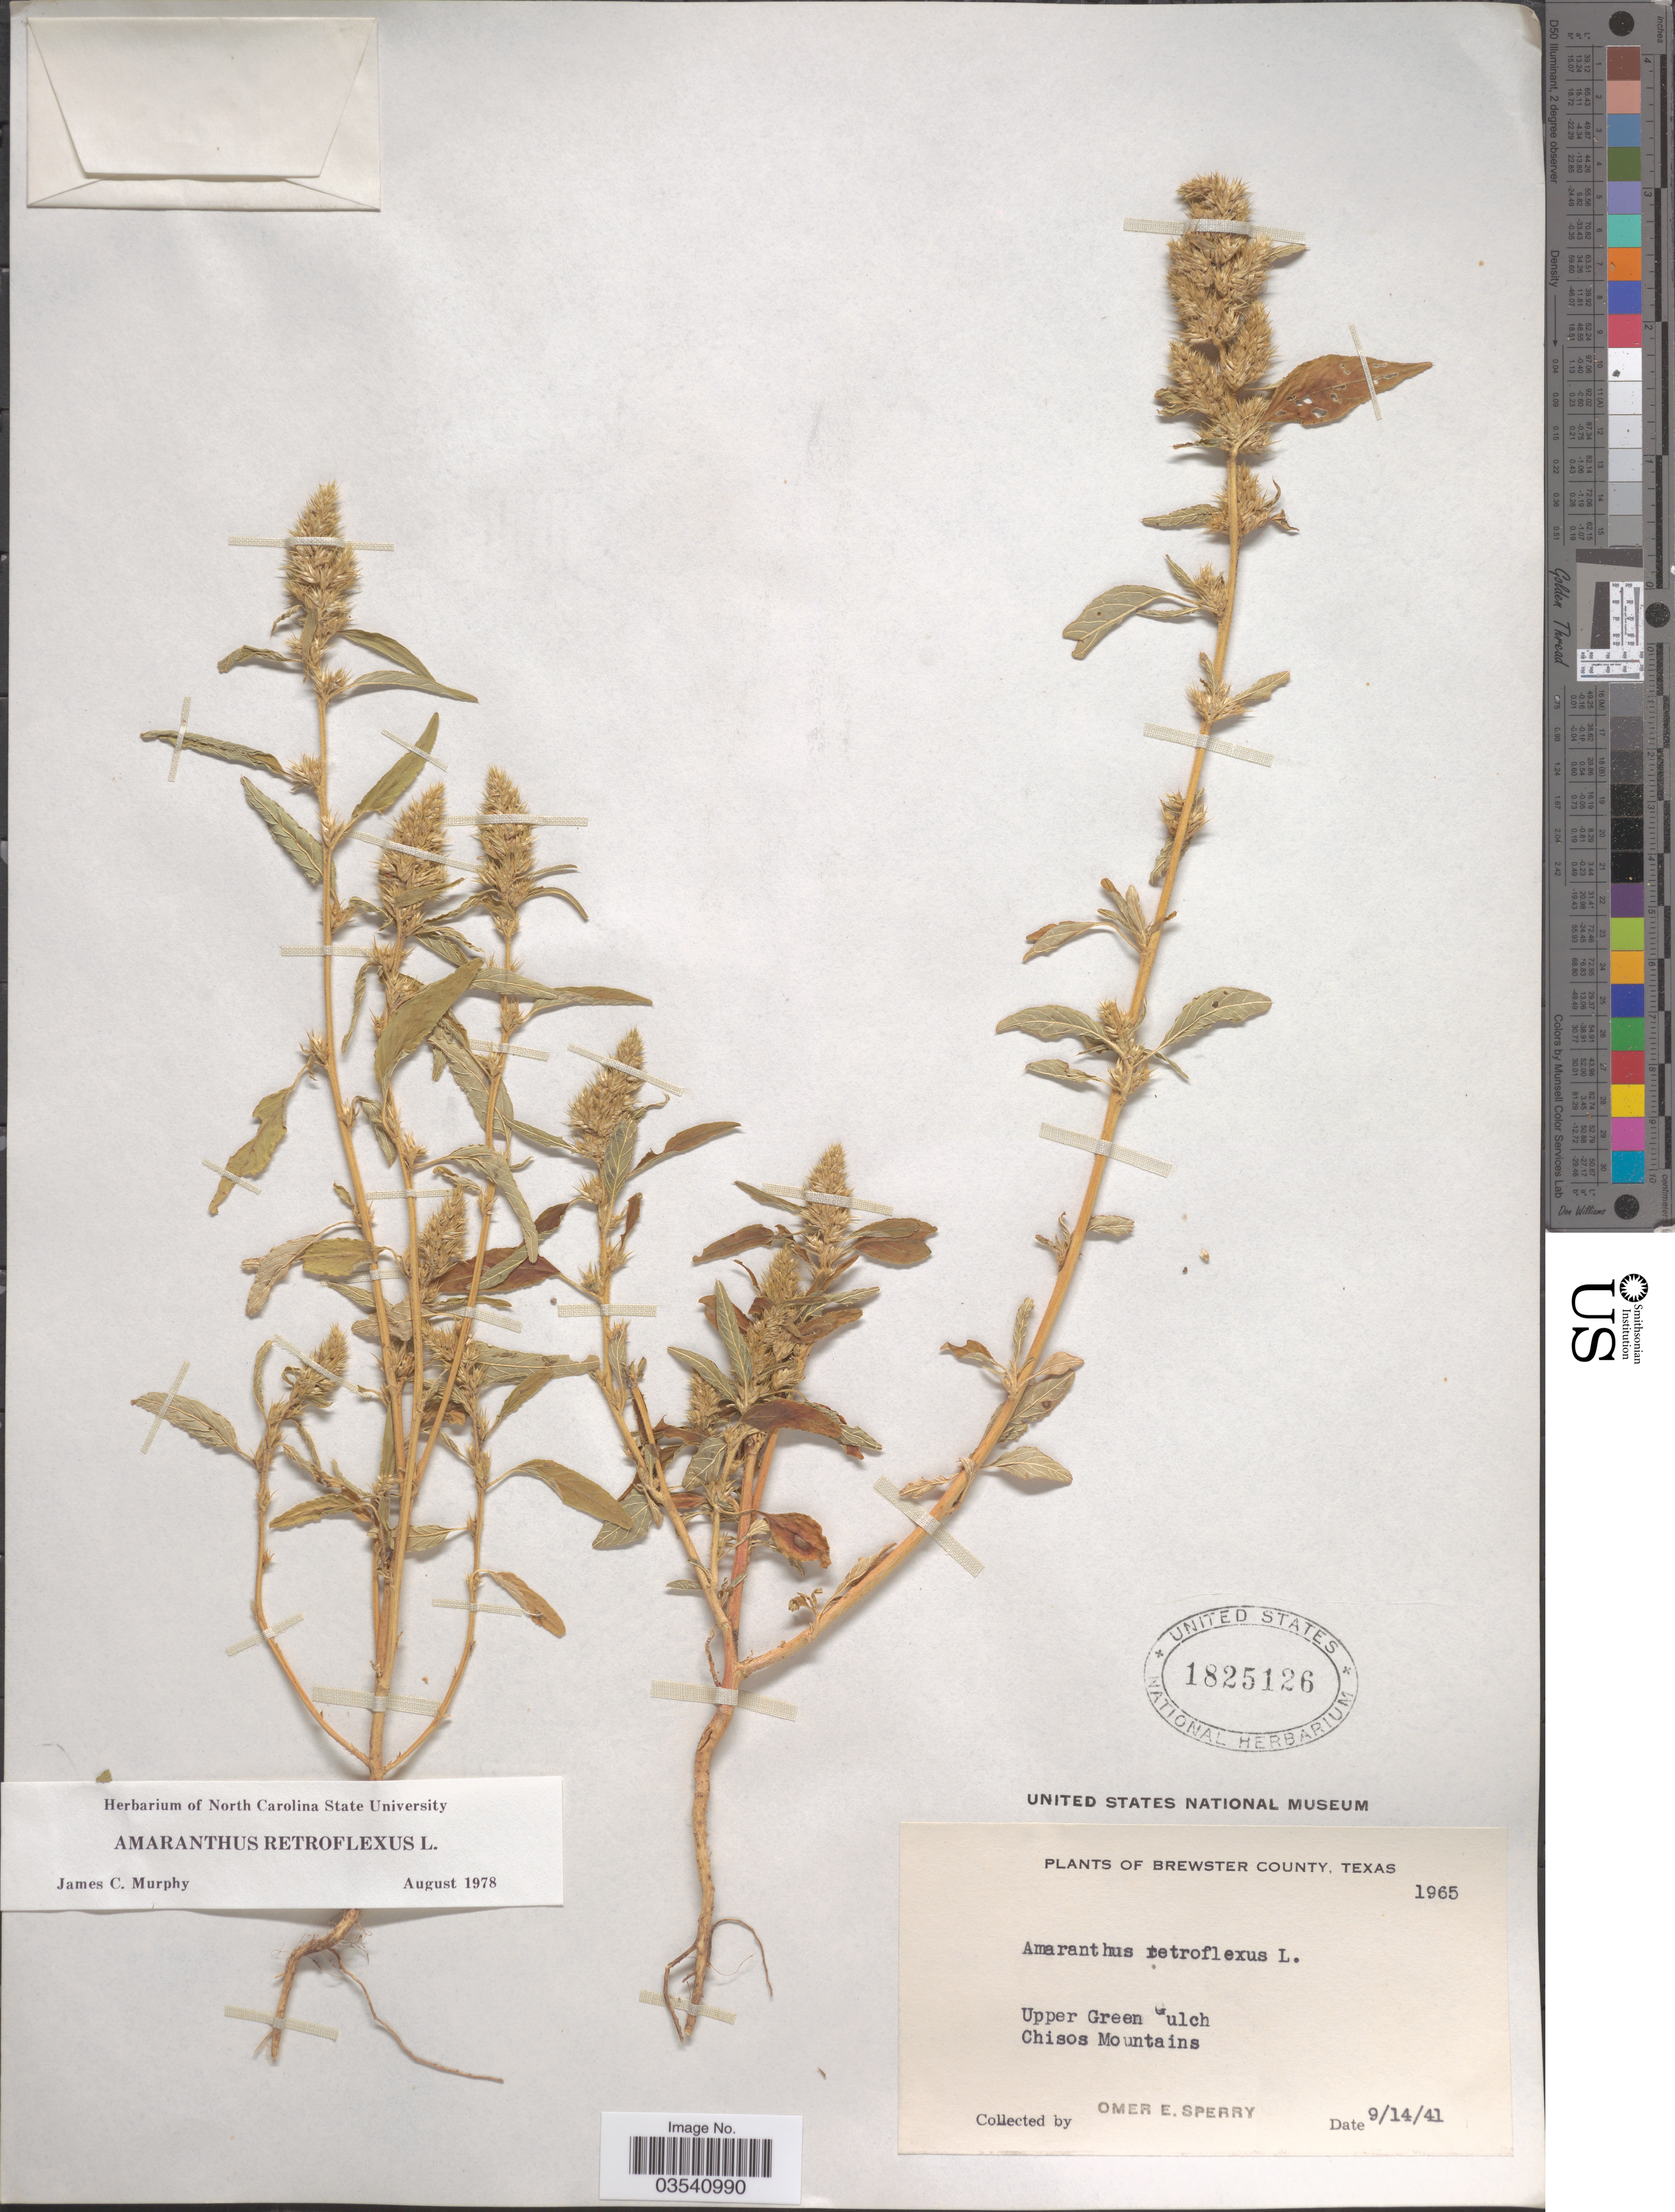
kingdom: Plantae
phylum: Tracheophyta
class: Magnoliopsida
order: Caryophyllales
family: Amaranthaceae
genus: Amaranthus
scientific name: Amaranthus retroflexus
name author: L.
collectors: O. E. Sperry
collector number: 1965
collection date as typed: Transcribed d/m/y: 14/9/41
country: United States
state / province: Texas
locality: Brewster County. Upper Green Gulch. Chisos Mountains.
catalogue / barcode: US 1825126